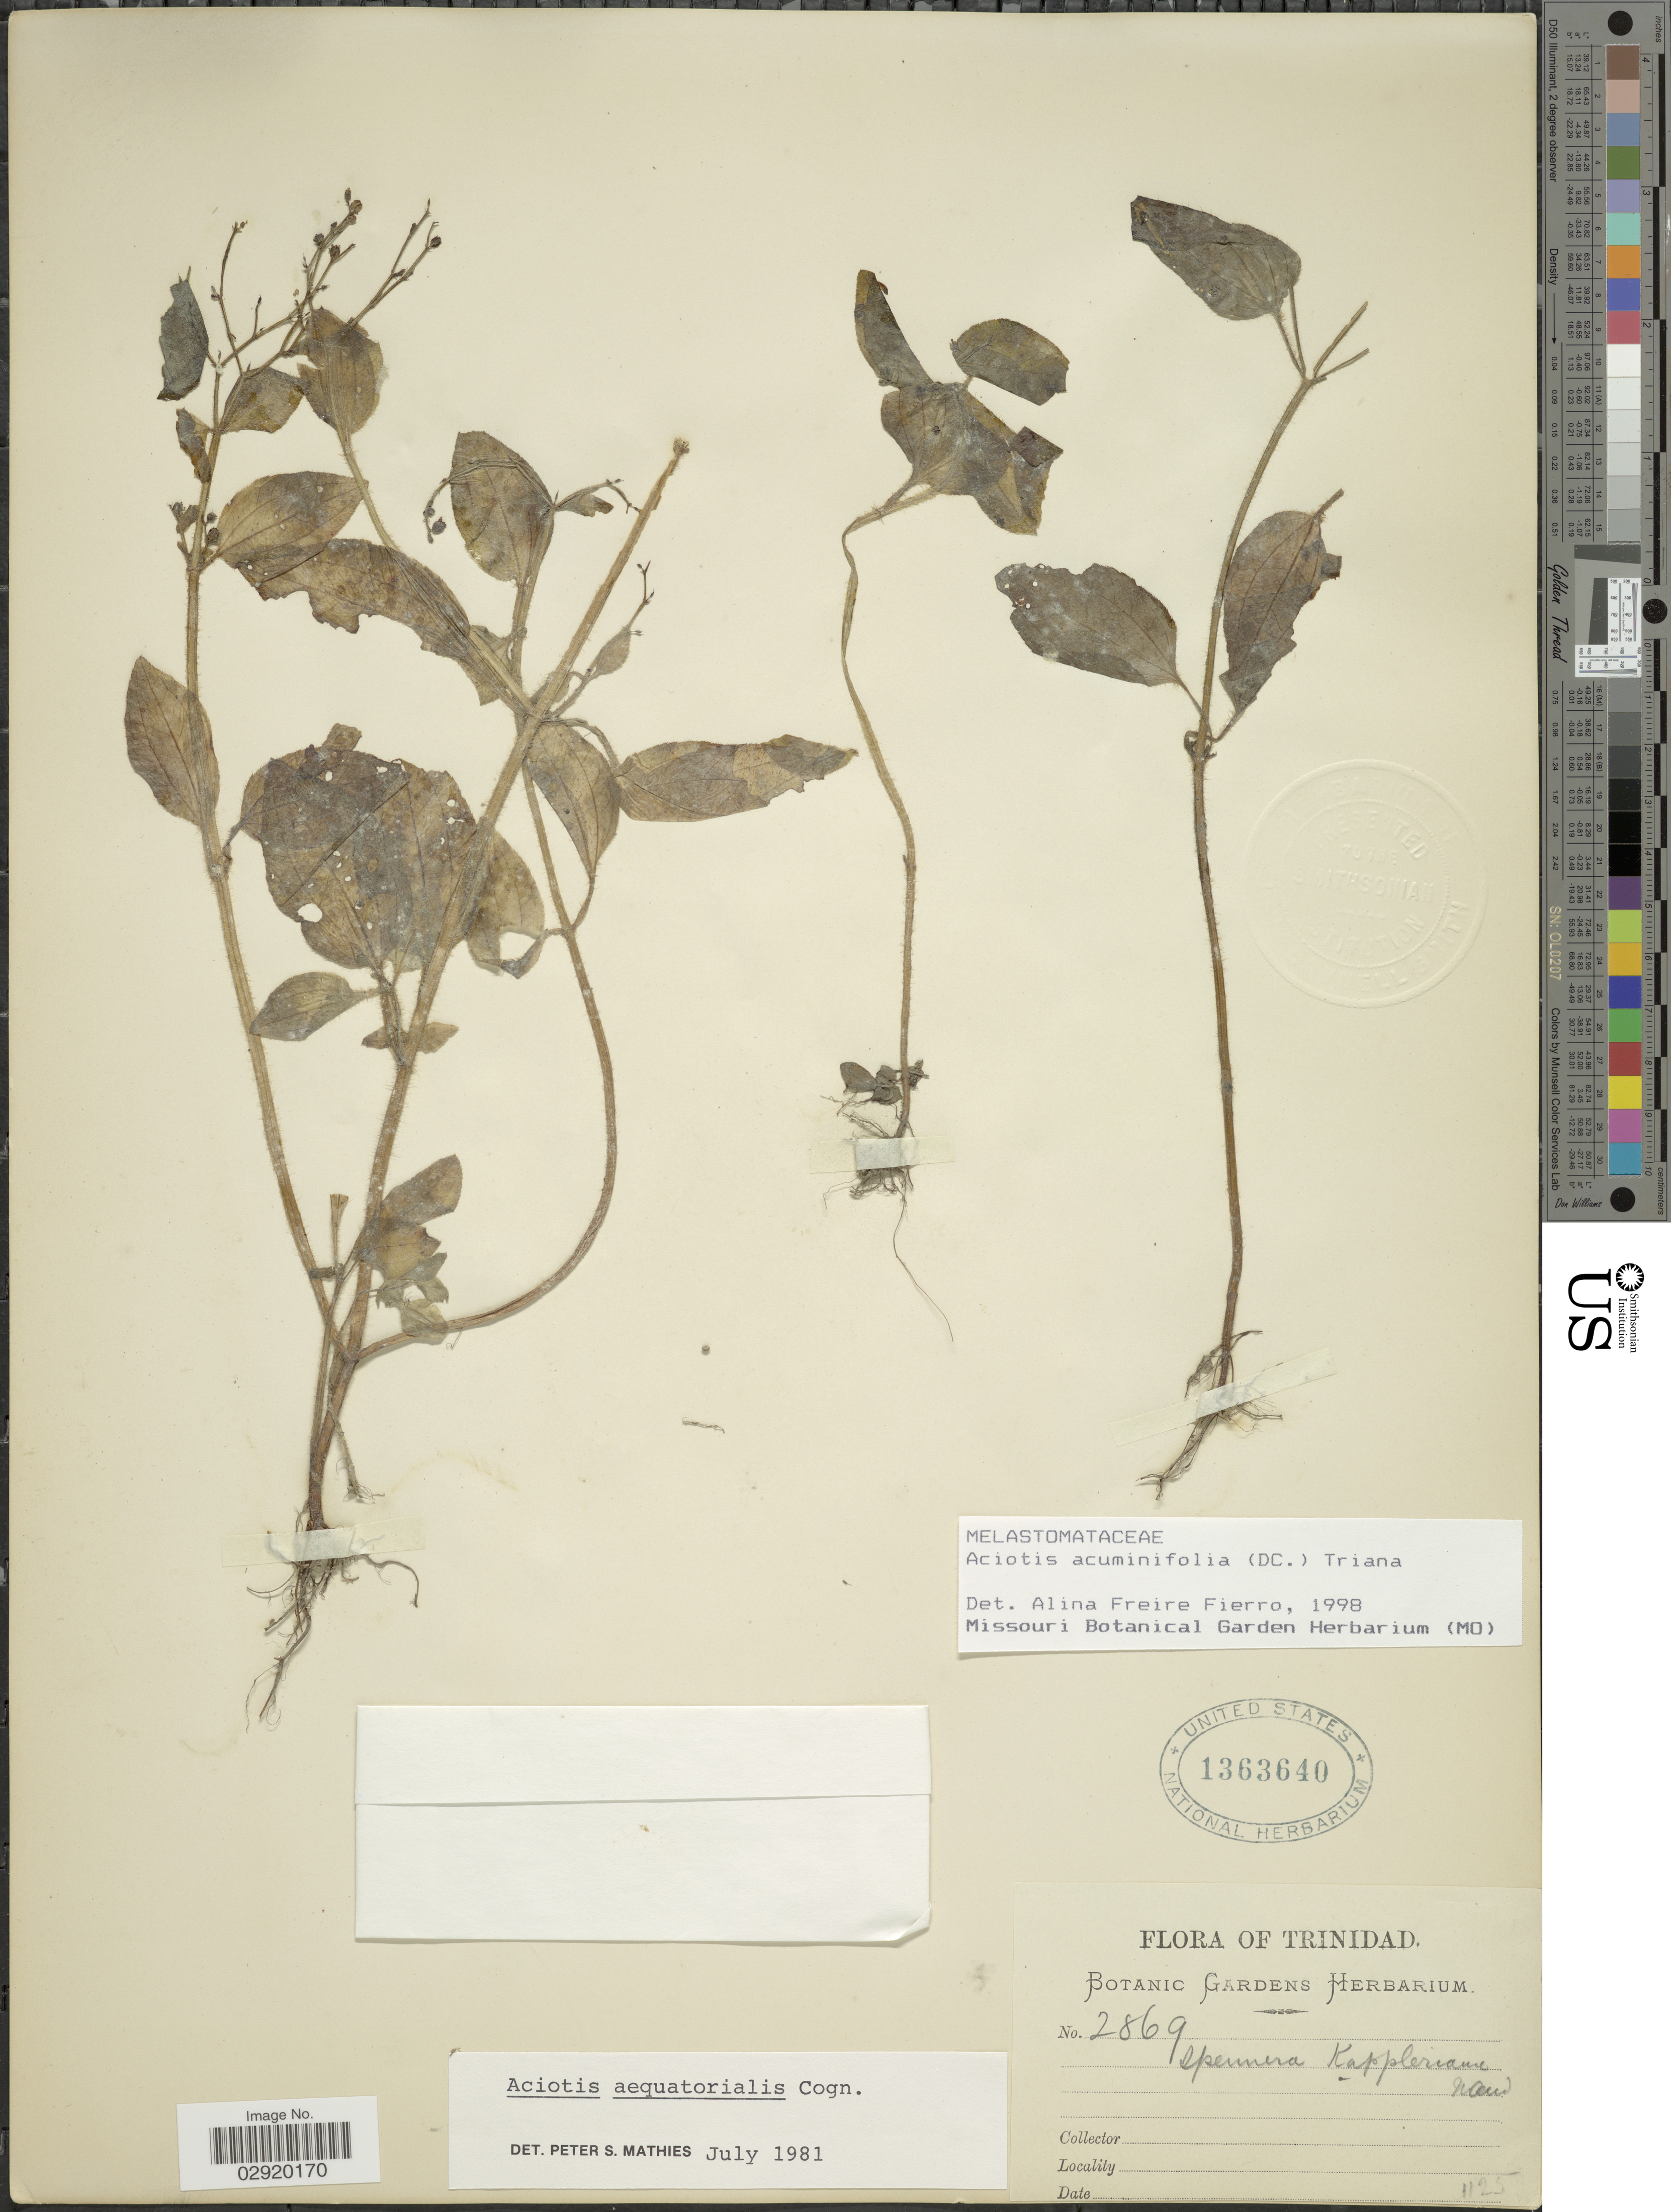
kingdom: Plantae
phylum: Tracheophyta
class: Magnoliopsida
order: Myrtales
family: Melastomataceae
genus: Aciotis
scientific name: Aciotis sp.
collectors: ex herb. Botanic Gardens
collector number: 2869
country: Trinidad and Tobago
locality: Trinidad.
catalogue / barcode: US 1363640